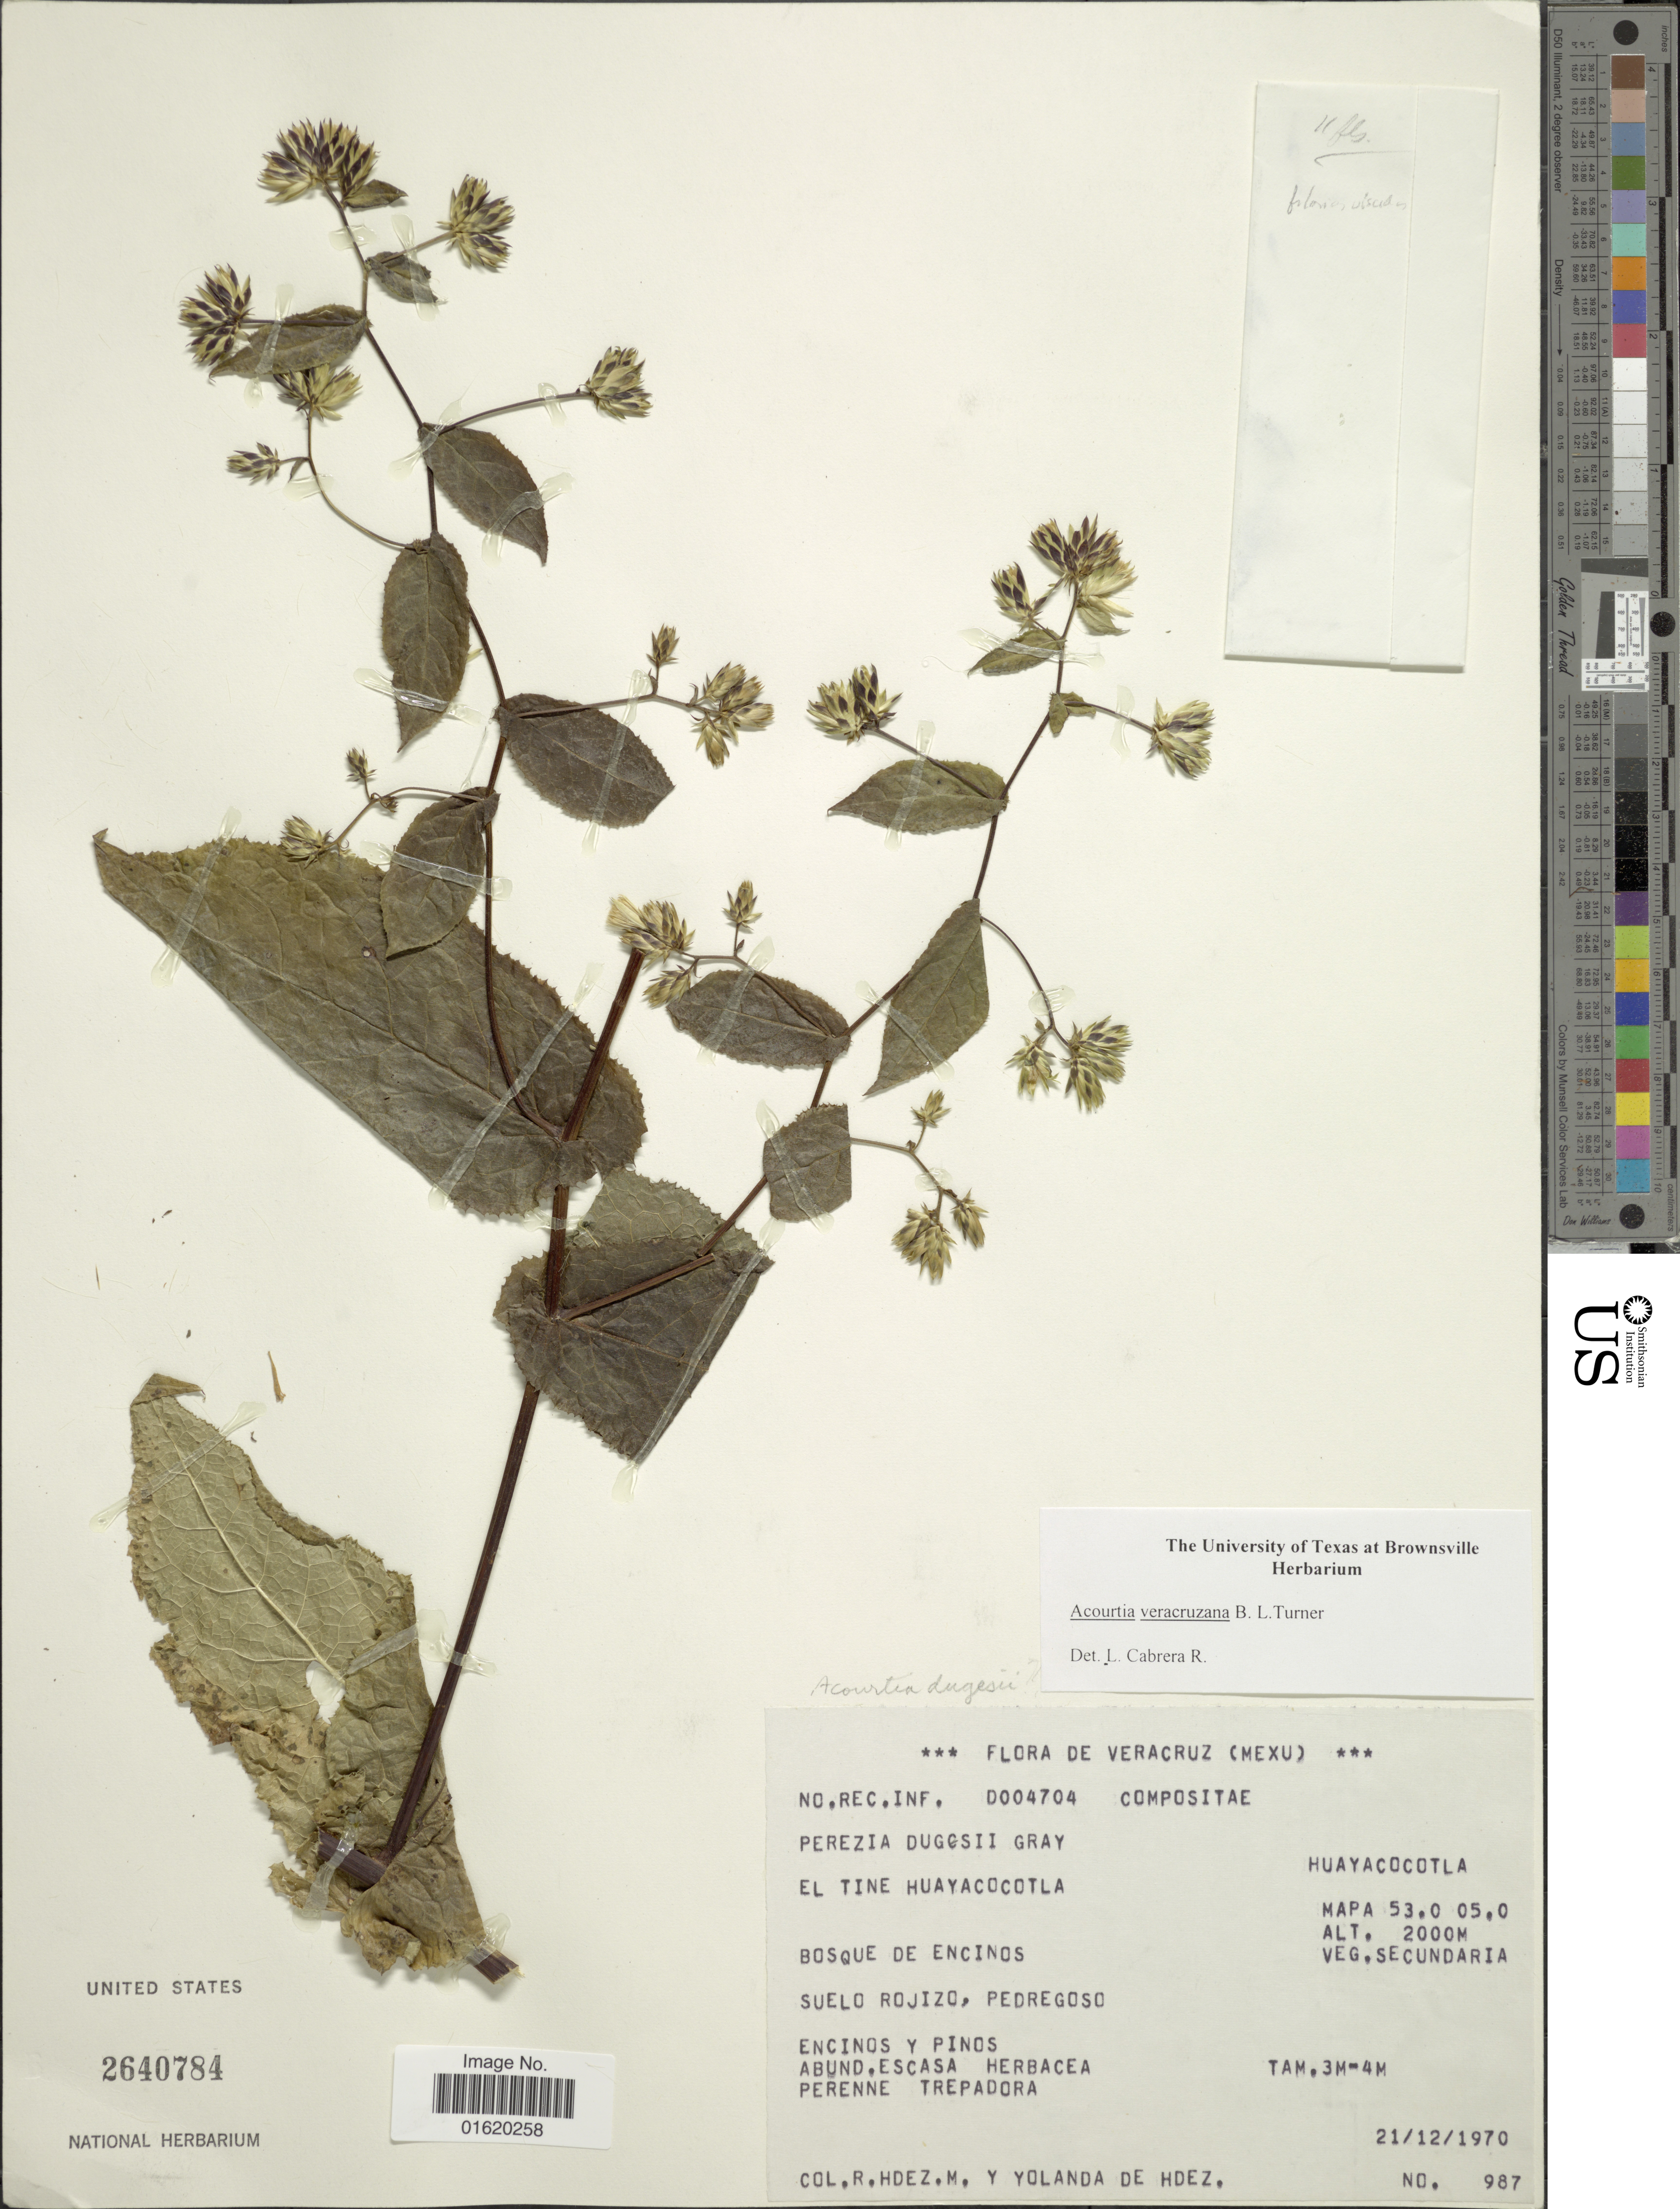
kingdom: Plantae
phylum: Tracheophyta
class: Magnoliopsida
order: Asterales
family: Asteraceae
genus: Acourtia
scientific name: Acourtia dugesii var. veracruzana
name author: (B.L. Turner) Villarreal & A.E. Estrada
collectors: R. Hdez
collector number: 987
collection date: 1970-12-21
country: Mexico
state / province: Veracruz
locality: El Tina Huayacocotla, bosque de Encinos, Suleo Rojizo, Pedregoso, Veg, Secundaria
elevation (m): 2000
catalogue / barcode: US 2640784